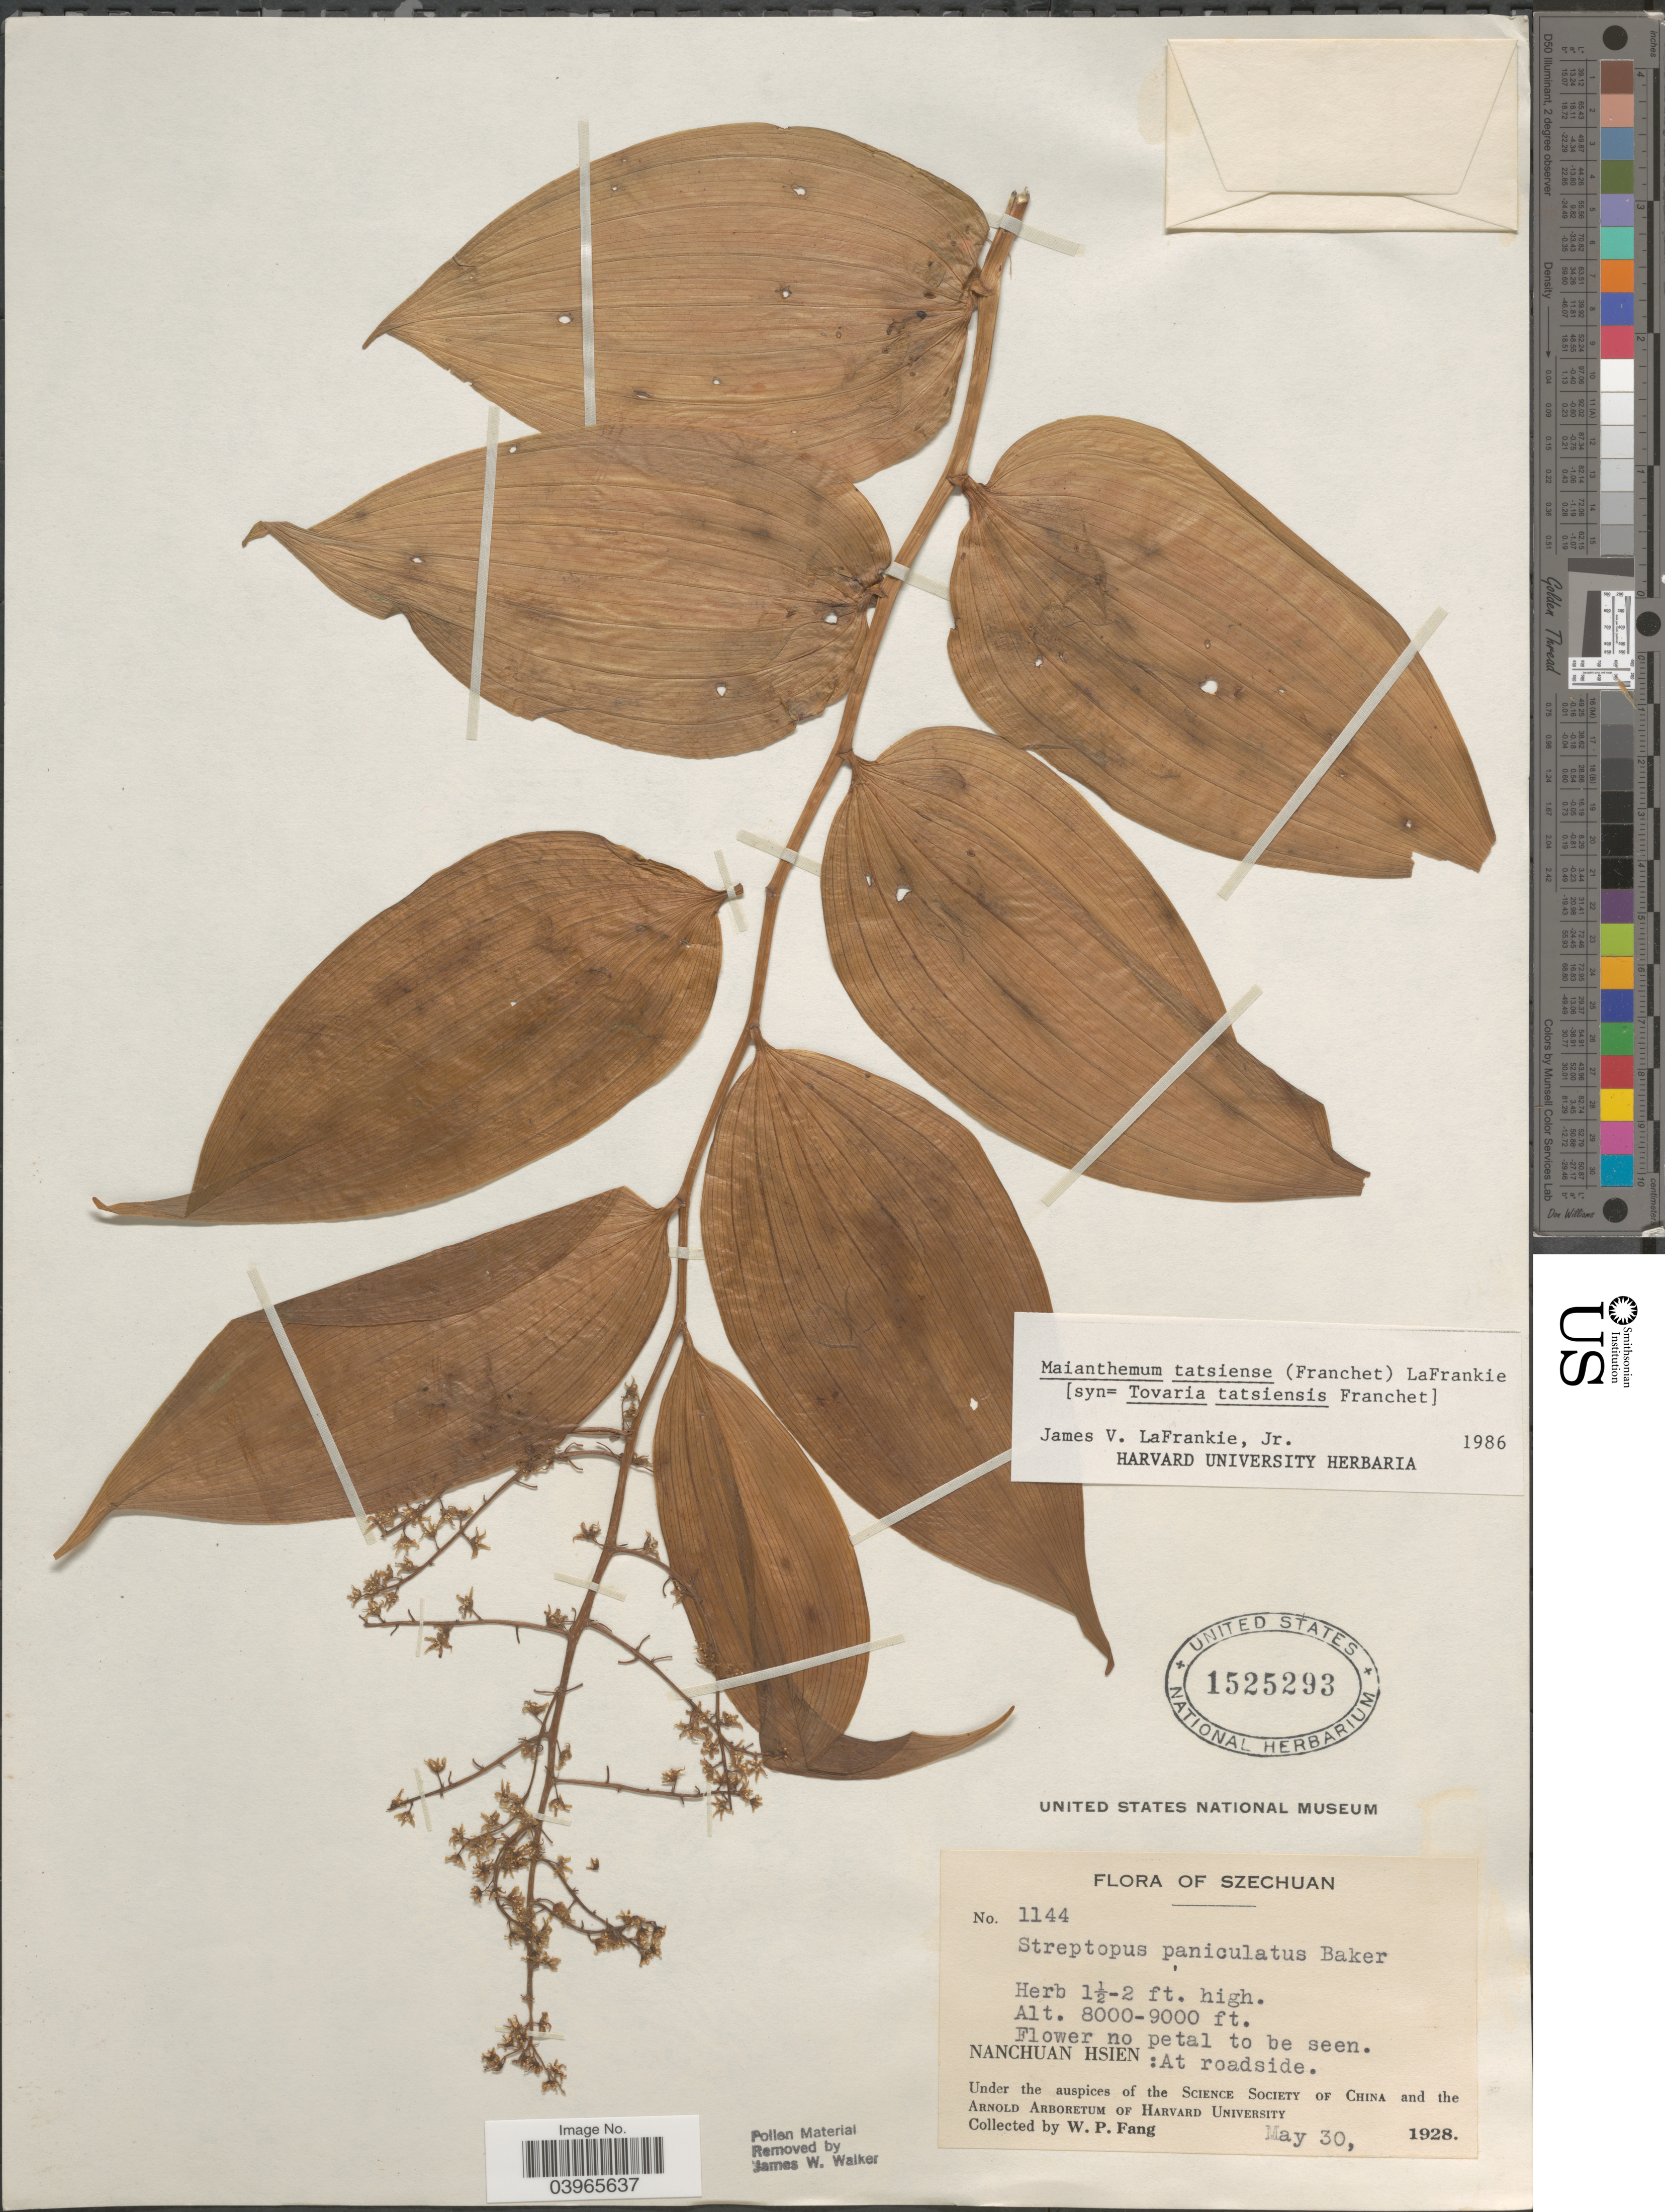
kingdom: Plantae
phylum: Tracheophyta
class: Liliopsida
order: Asparagales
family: Asparagaceae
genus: Maianthemum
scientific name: Maianthemum tatsienense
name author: (Franch.) La Frankie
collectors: W. P. Fang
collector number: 1144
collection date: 1928-05-30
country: China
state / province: Sichuan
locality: Szechuan. Nanchuan Hsien.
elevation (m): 2438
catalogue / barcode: US 1525293